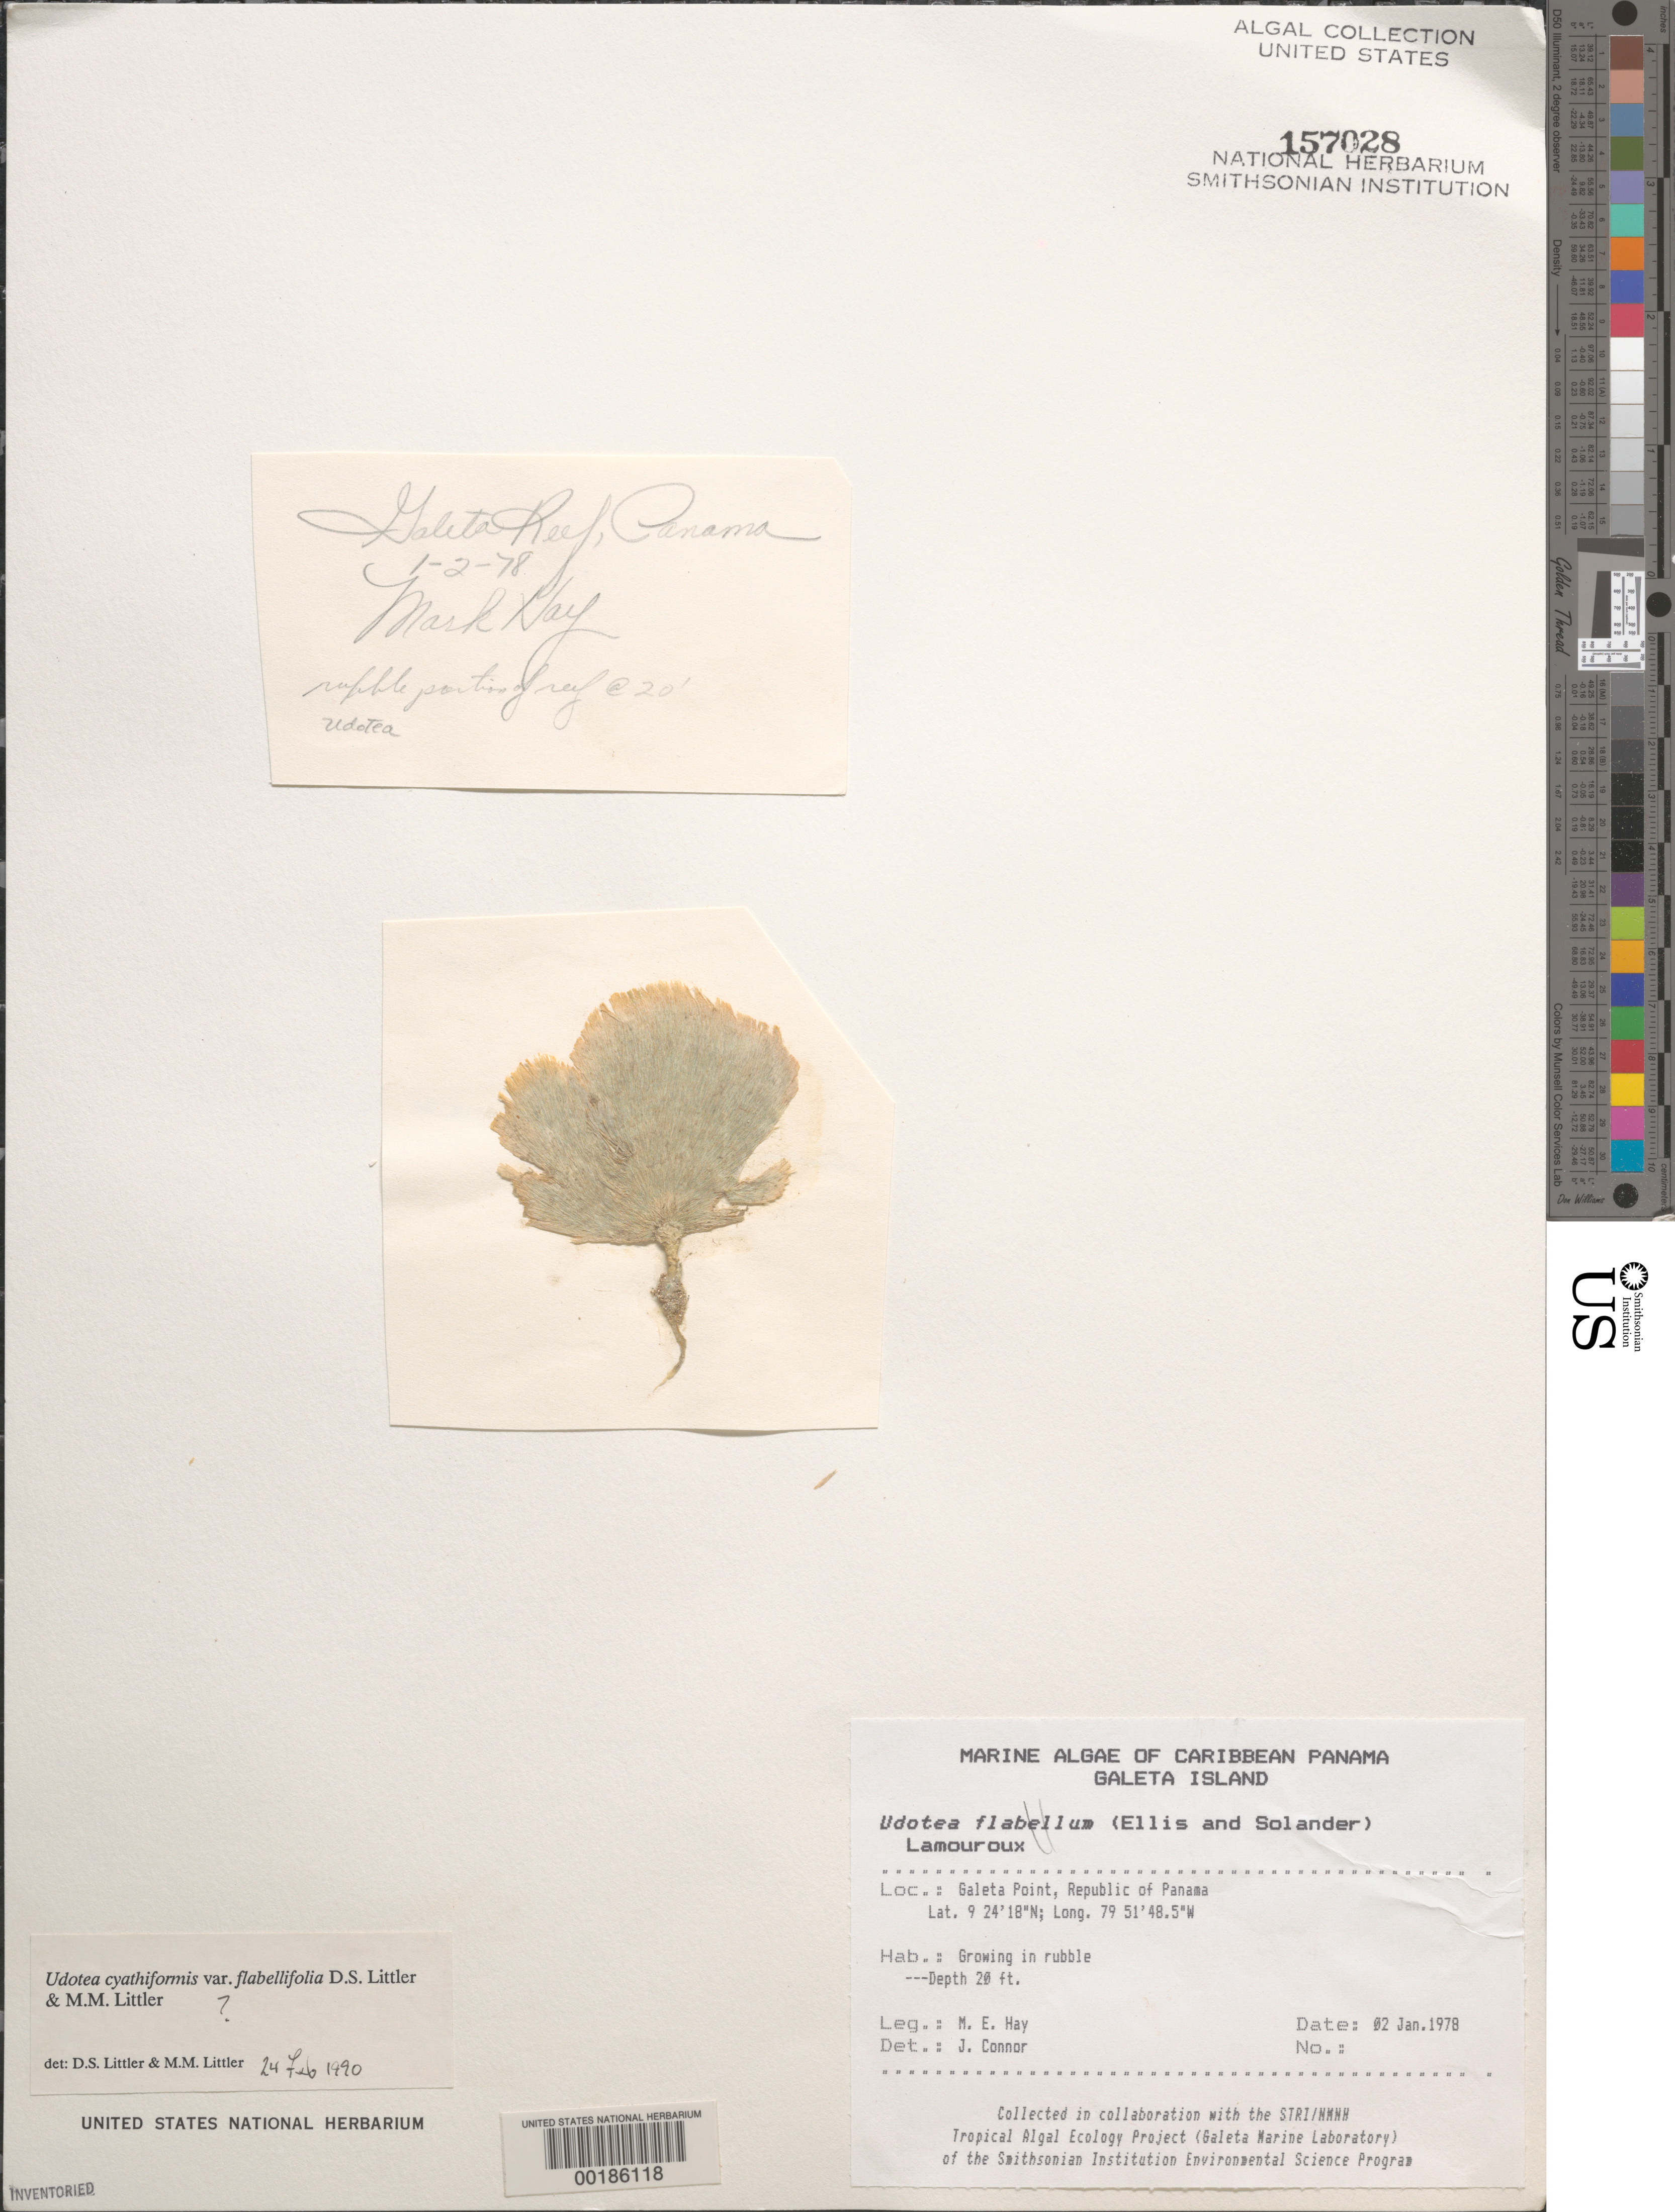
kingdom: Plantae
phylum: Chlorophyta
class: Ulvophyceae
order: Bryopsidales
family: Udoteaceae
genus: Udotea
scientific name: Udotea cyathiformis var. flabellifolia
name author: D.S. Littler & Littler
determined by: Littler, D. S.; Littler, M. M.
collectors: M. E. Hay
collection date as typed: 02 Jan 1978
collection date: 1978-01-02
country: Panama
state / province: Colón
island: Galeta Island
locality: Galeta Point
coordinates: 9 24' 18" N, 79 51' 48.5" W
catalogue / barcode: US 157028